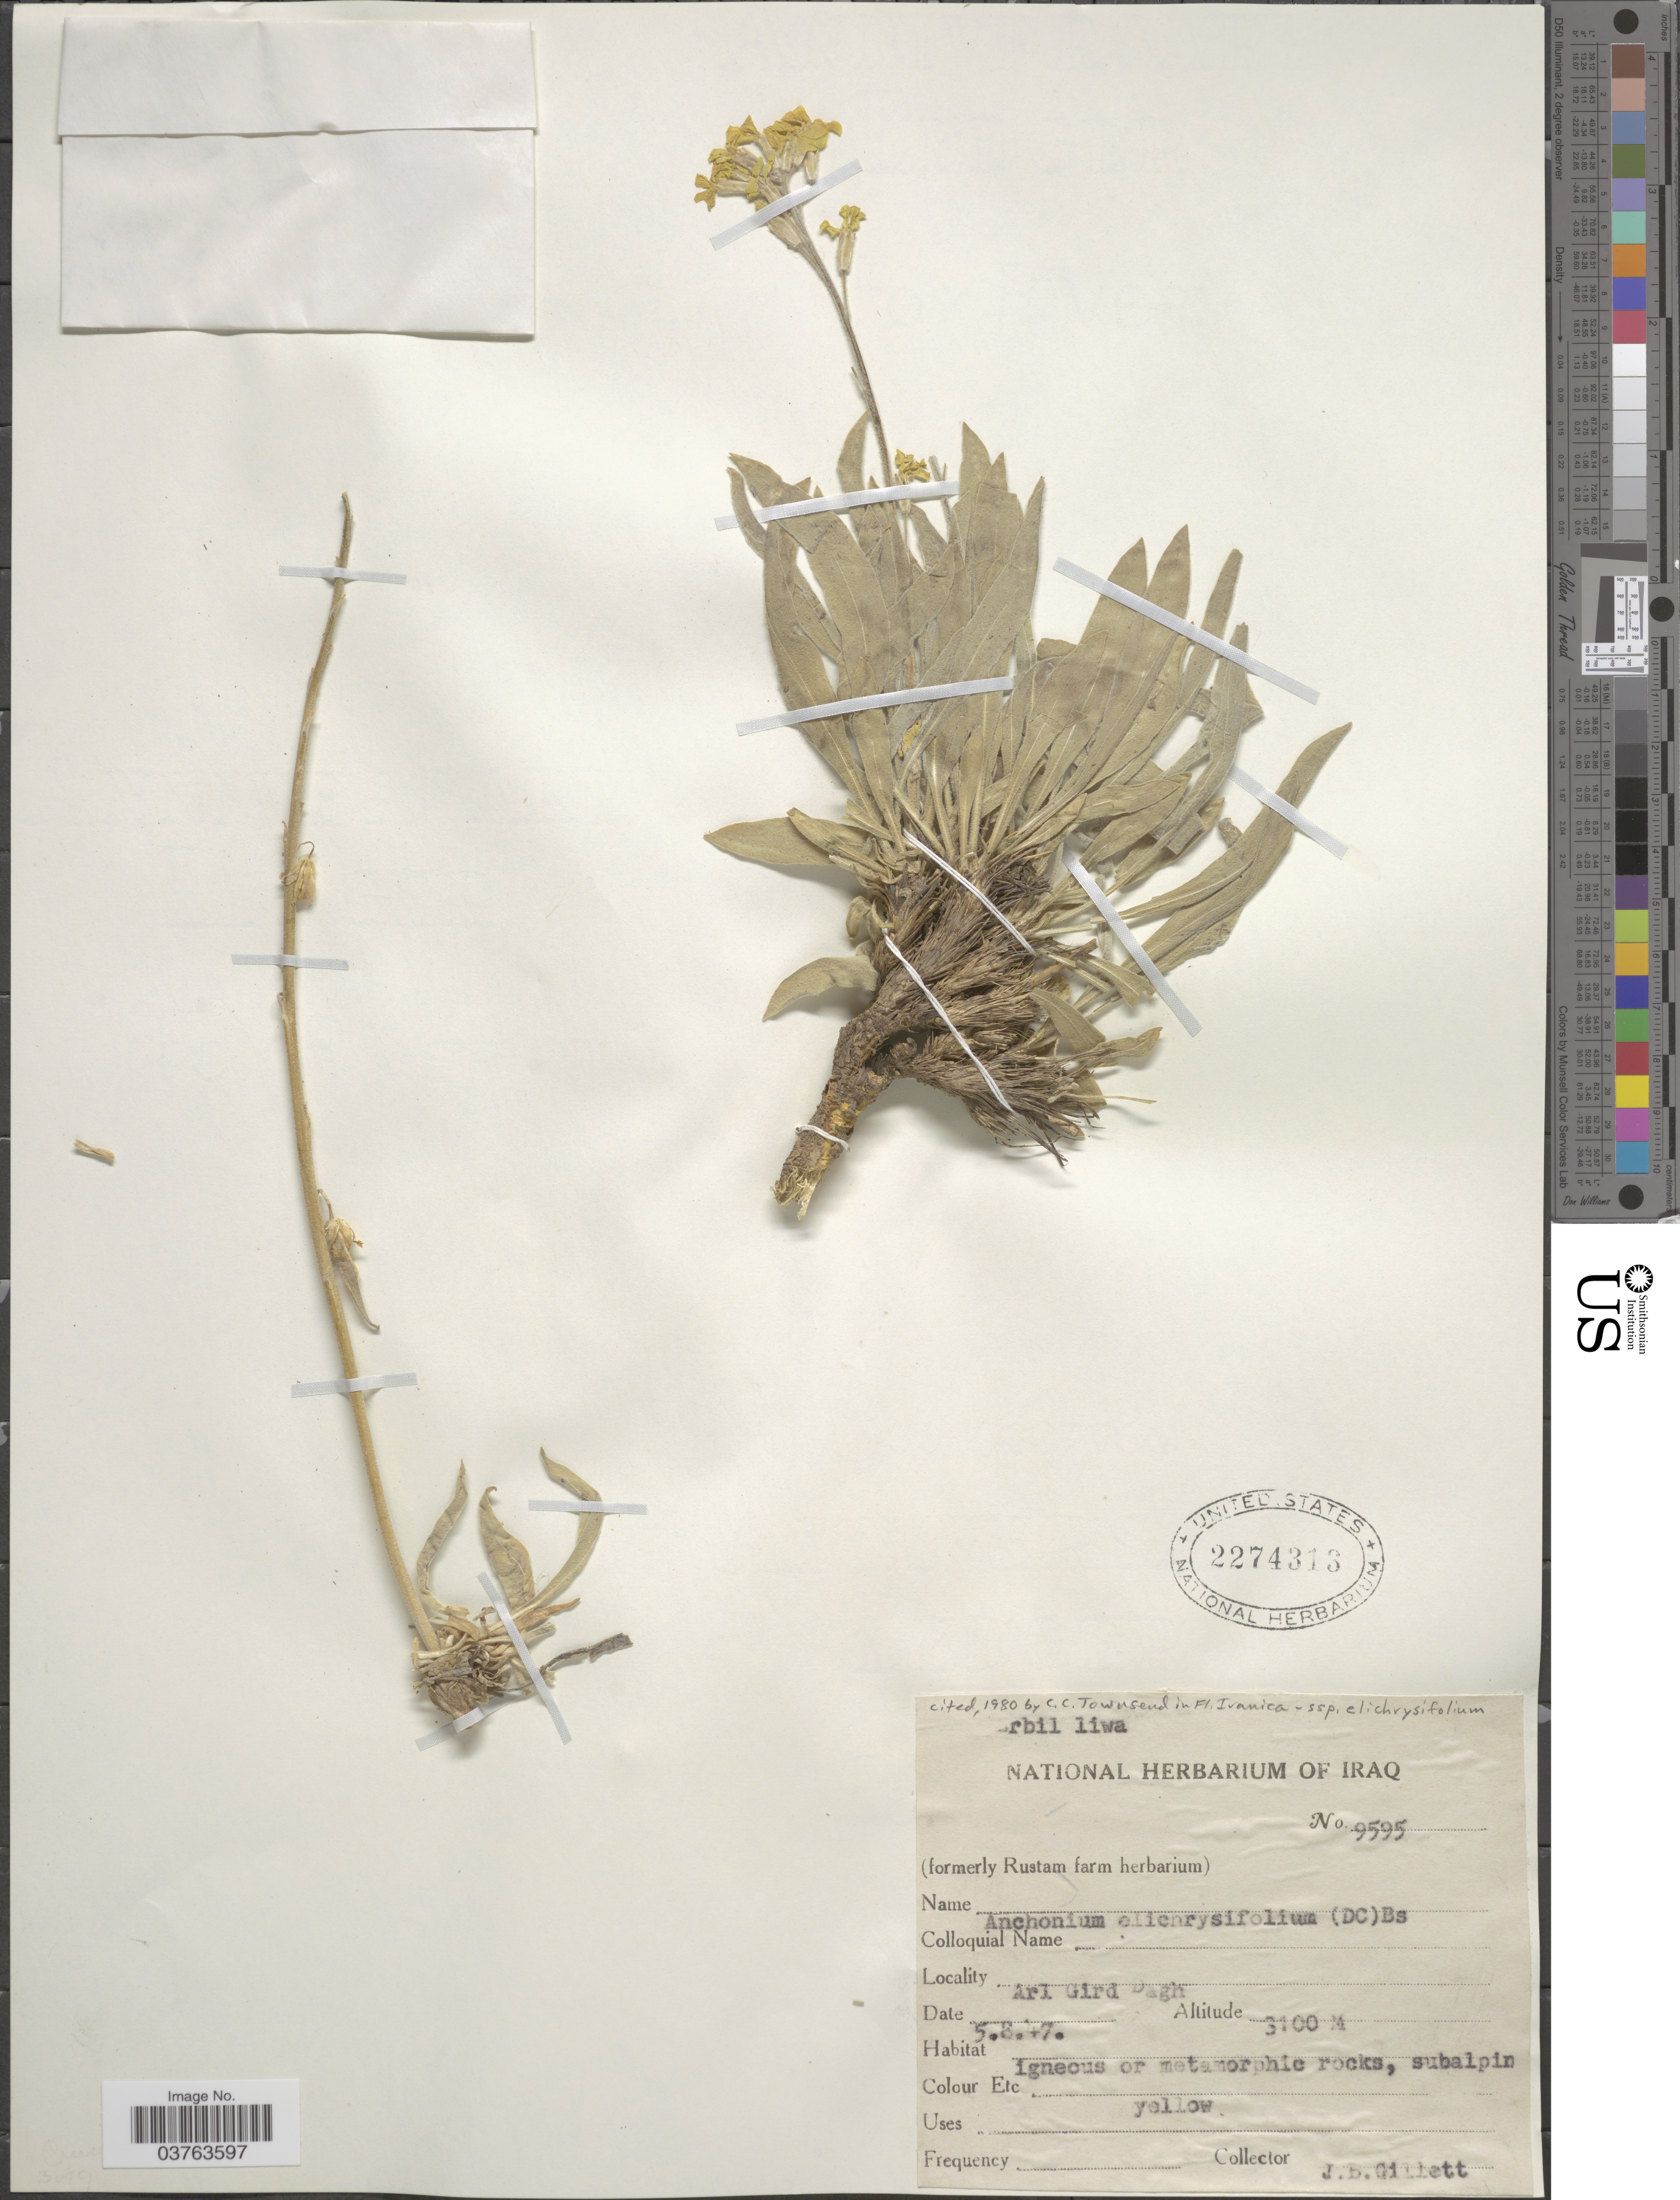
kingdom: Plantae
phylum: Tracheophyta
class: Magnoliopsida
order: Brassicales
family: Brassicaceae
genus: Anchonium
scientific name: Anchonium elichrysifolium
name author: Boiss.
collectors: J. B. Gillett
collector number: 9595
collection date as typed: Transcribed d/m/y: 5/8/47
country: Iraq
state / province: Arbīl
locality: Arbil liwa. Arl Gird Dagh.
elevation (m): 3100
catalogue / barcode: US 2274313